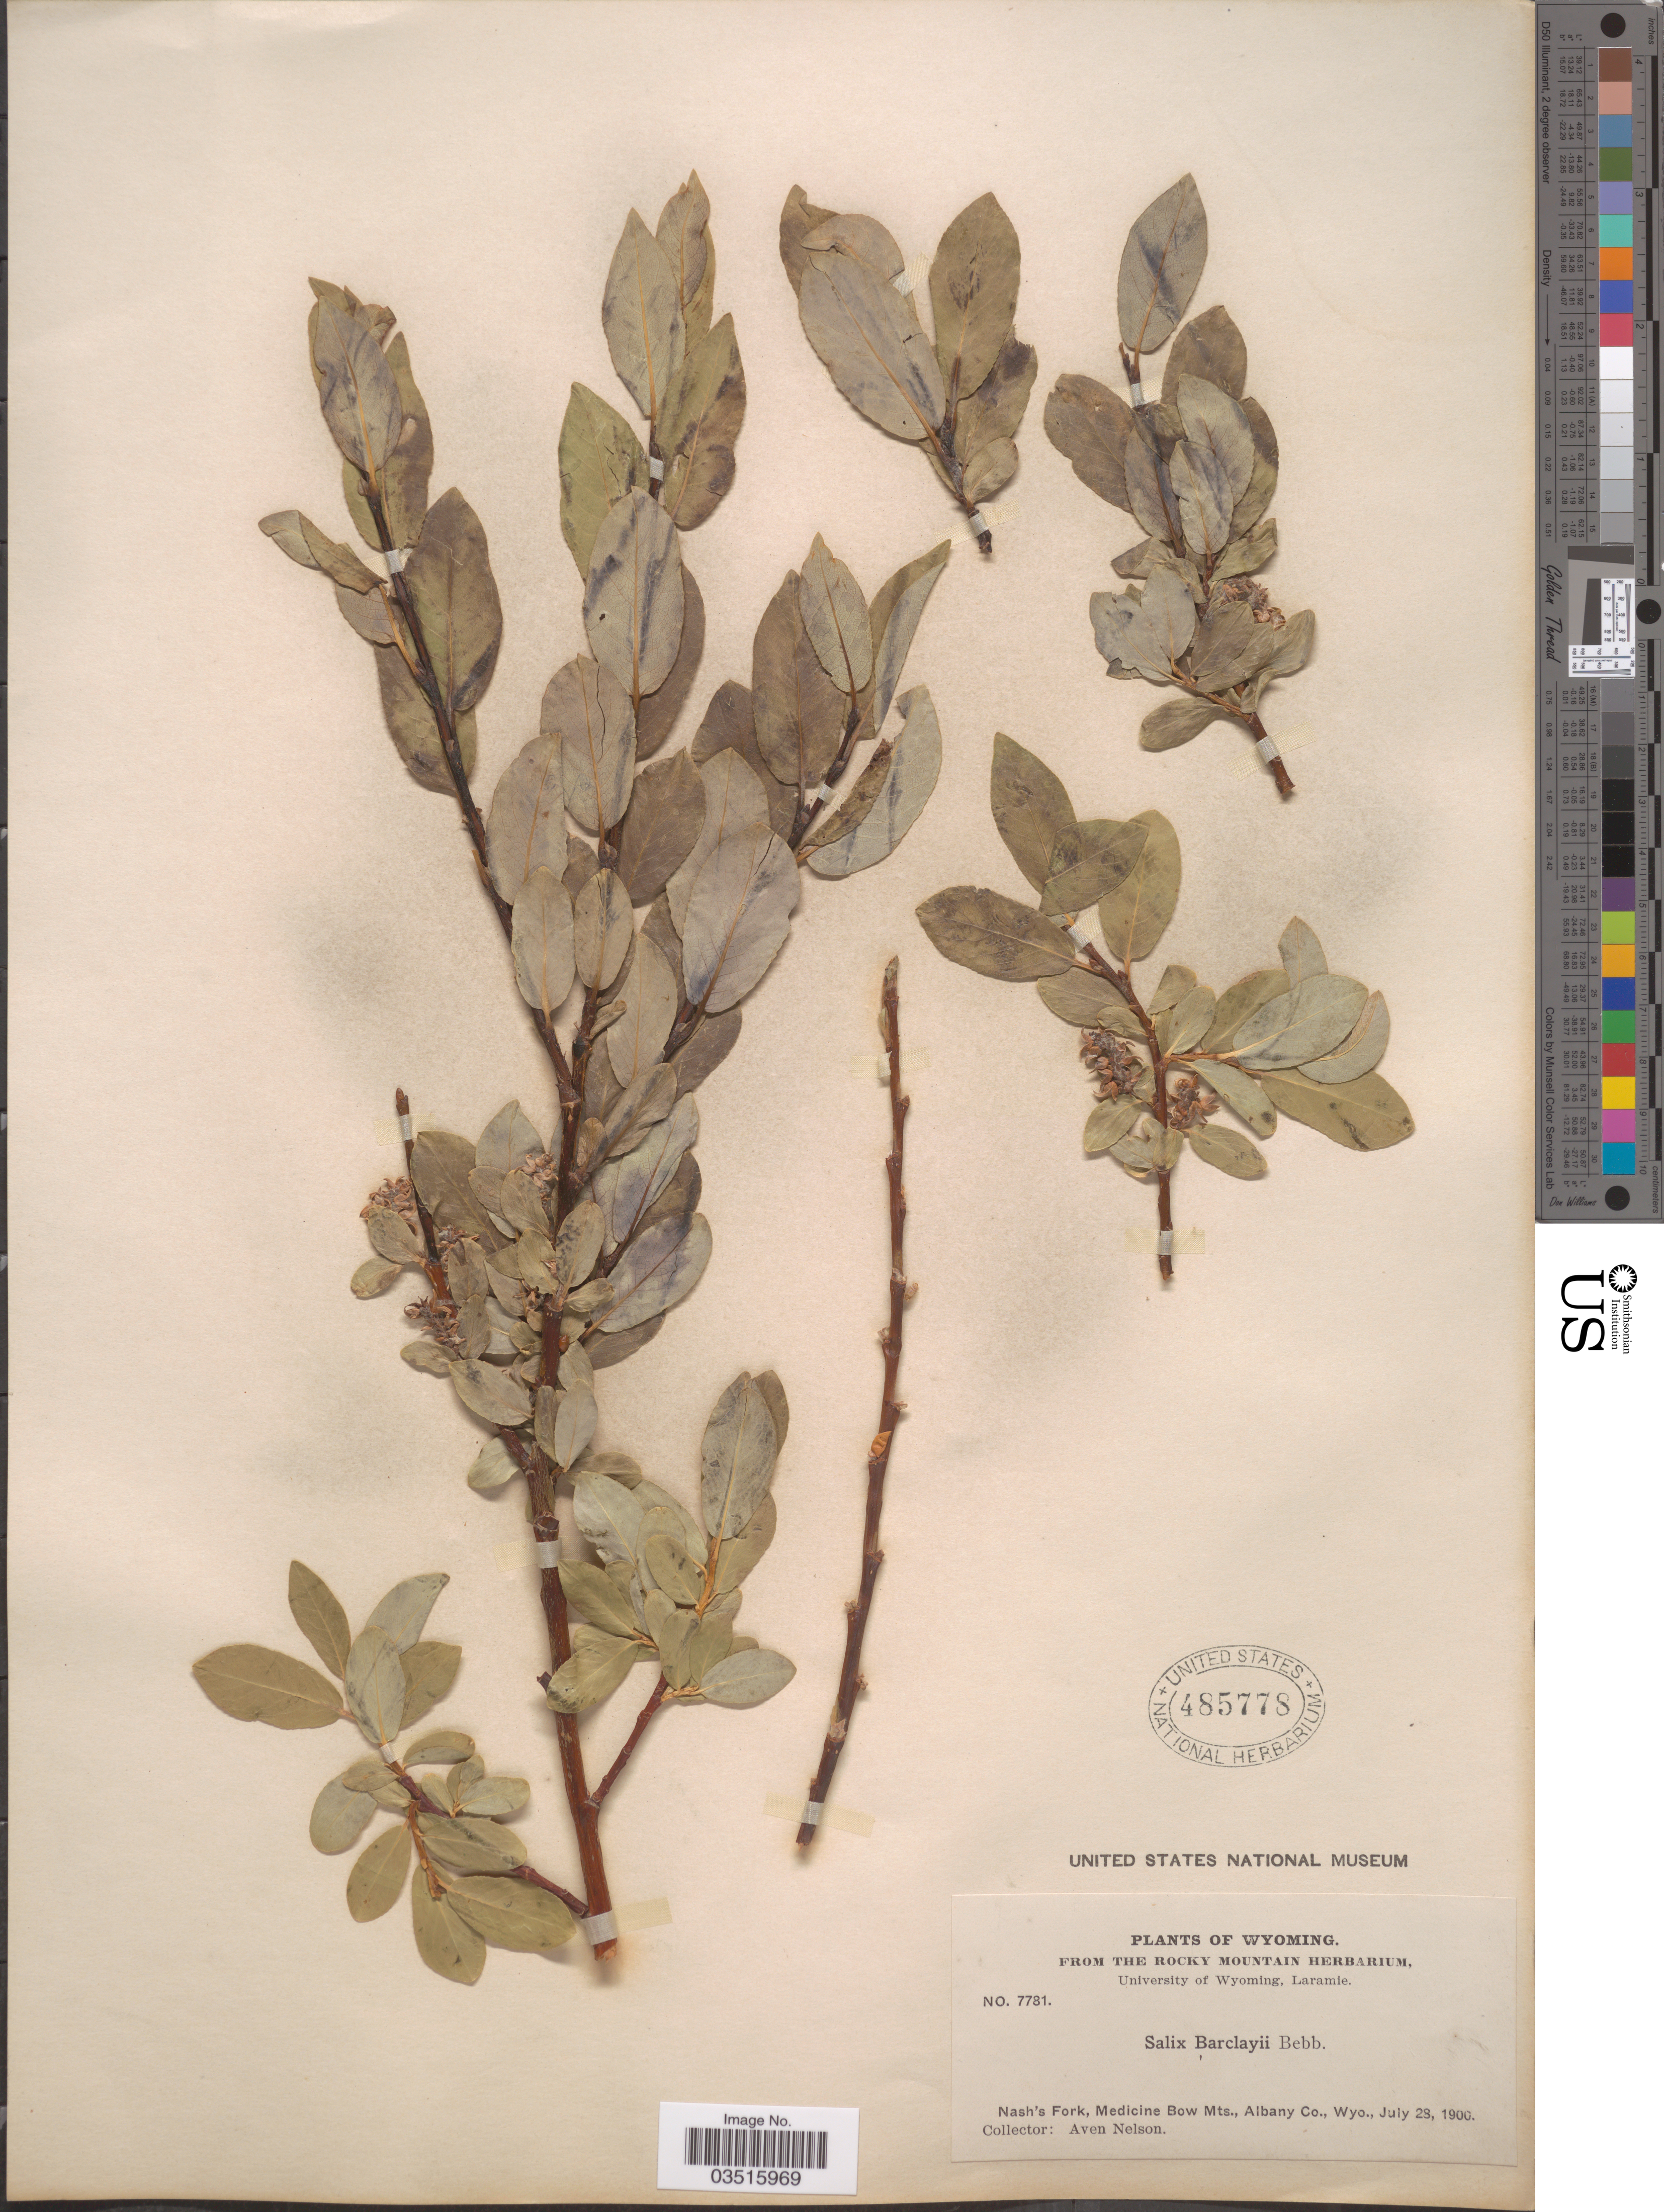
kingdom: Plantae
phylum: Tracheophyta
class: Magnoliopsida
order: Malpighiales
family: Salicaceae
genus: Salix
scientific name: Salix monticola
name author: Bebb.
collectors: A. Nelson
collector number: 7781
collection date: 1900-07-28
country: United States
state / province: Wyoming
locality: Nash's Fork, Medicine Bow Mts., Albany Co.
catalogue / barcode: US 485778